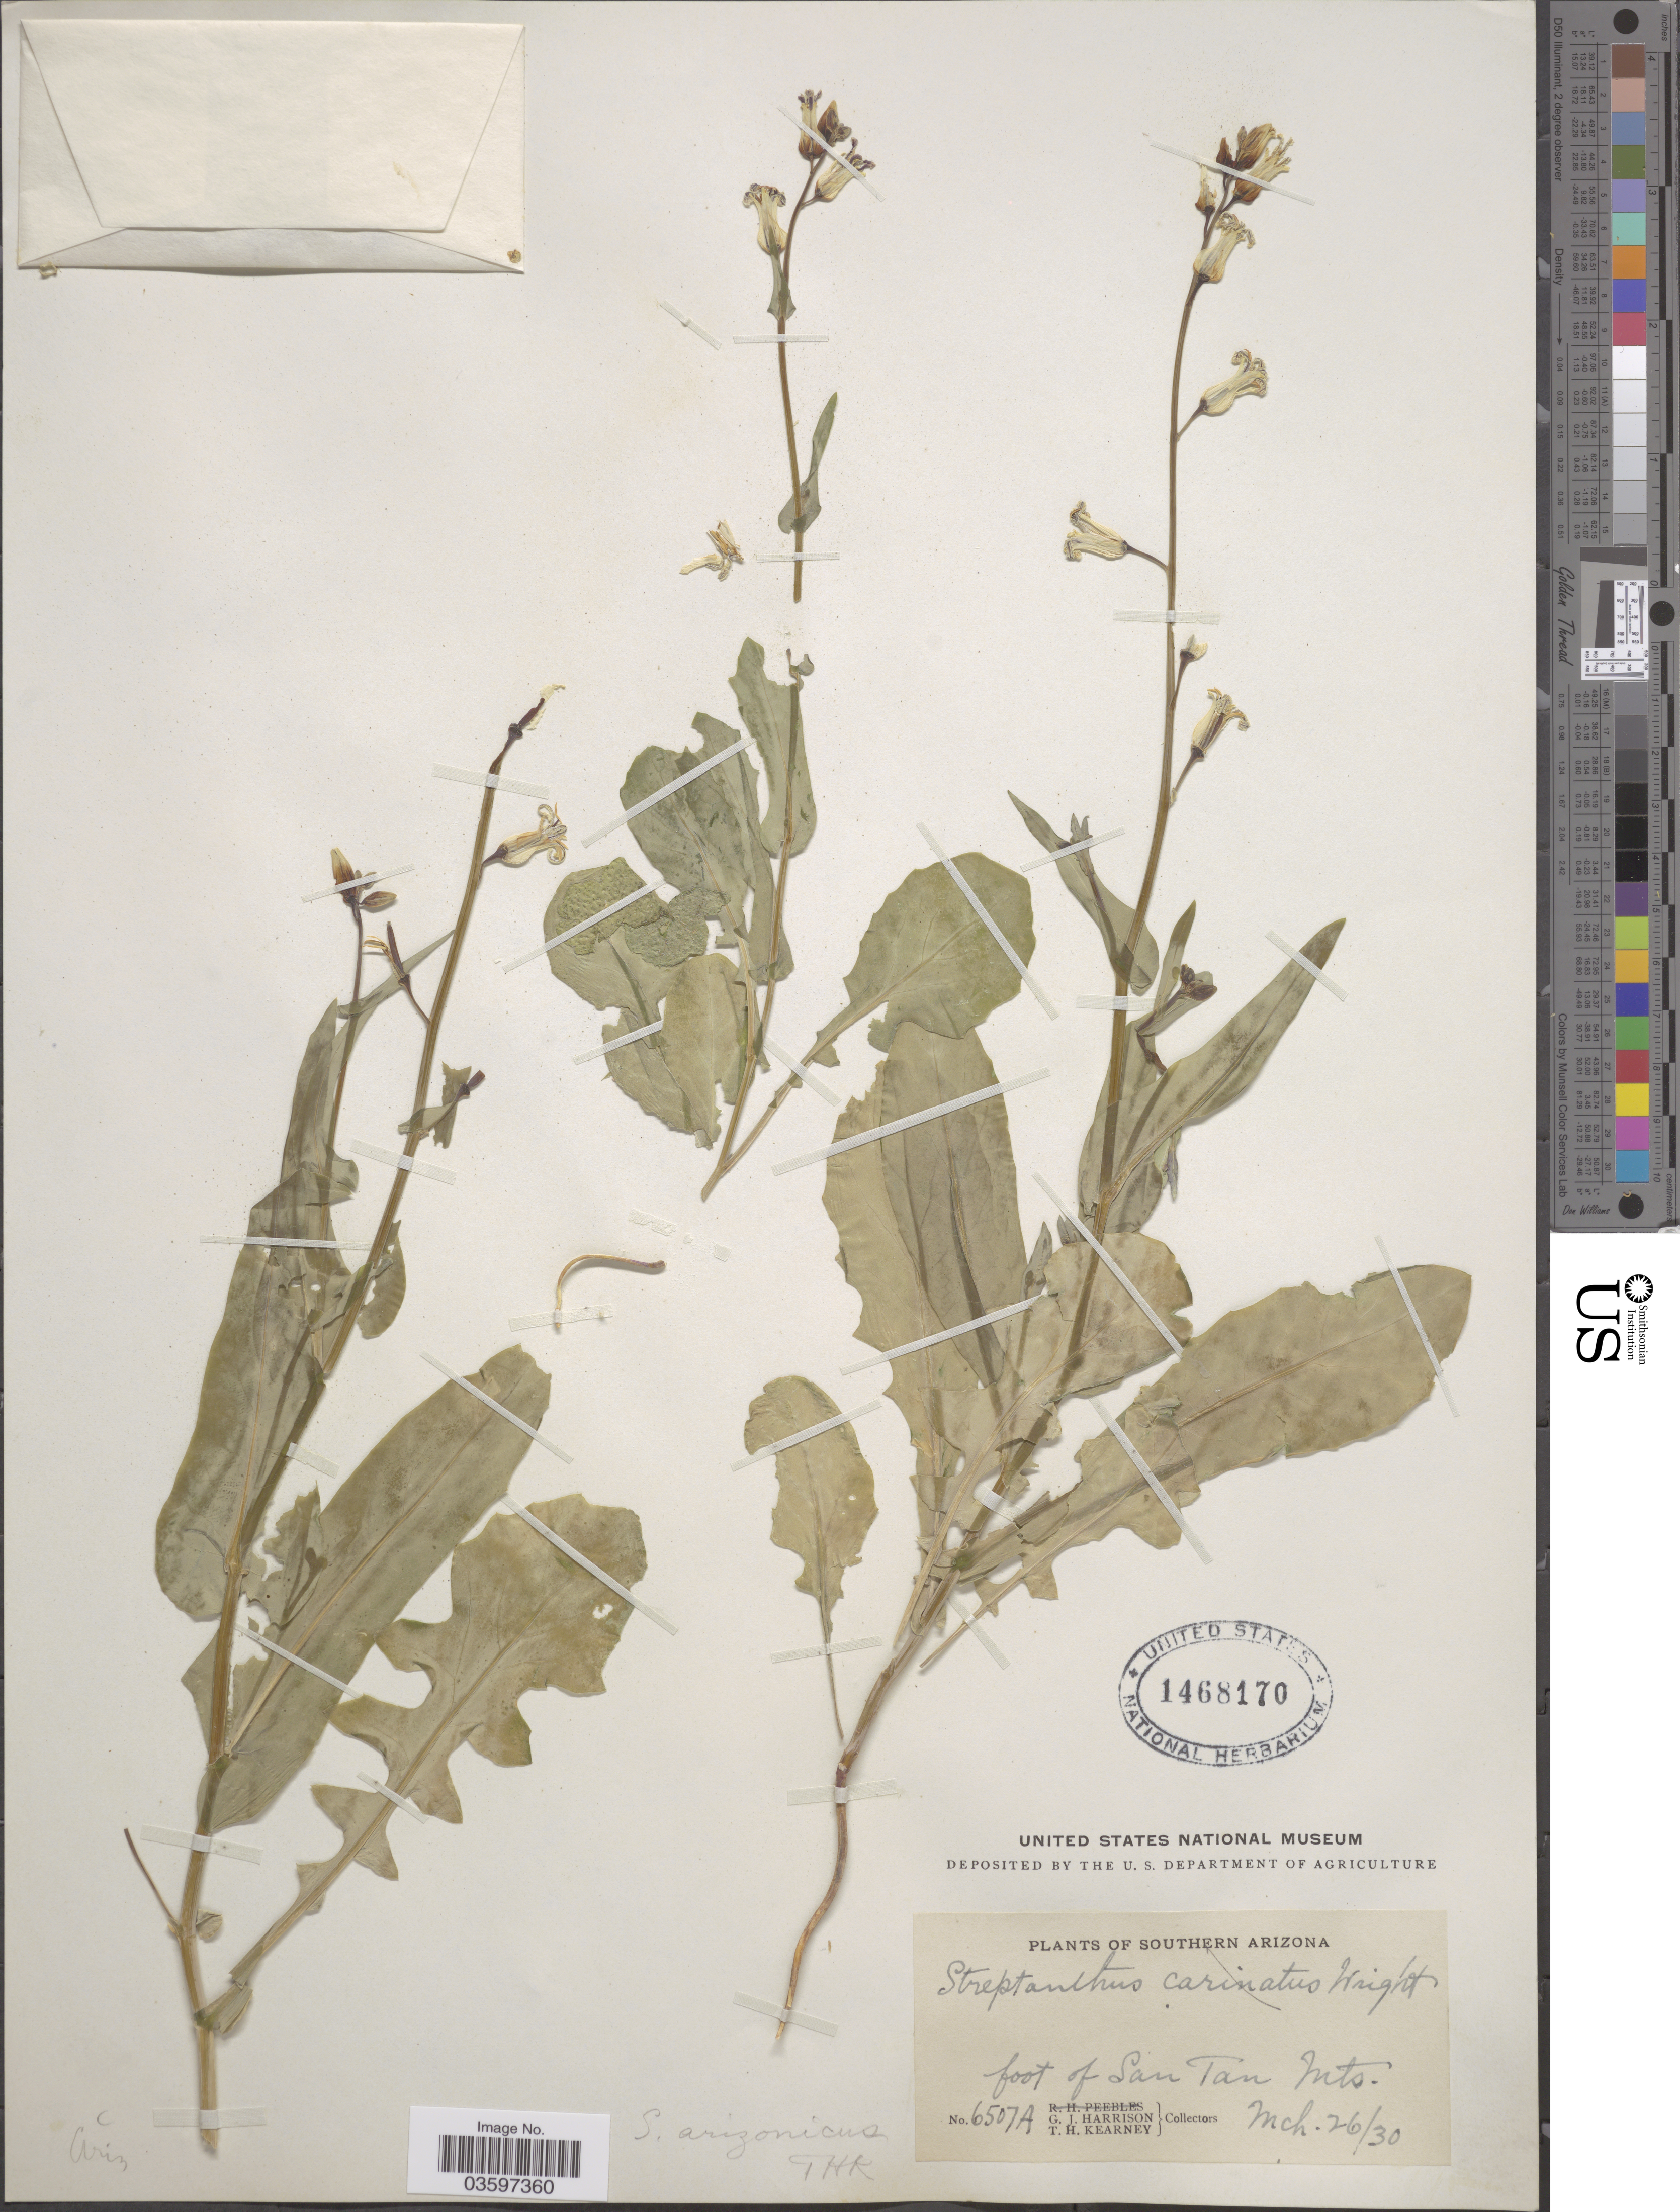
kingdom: Plantae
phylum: Tracheophyta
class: Magnoliopsida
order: Brassicales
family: Brassicaceae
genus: Streptanthus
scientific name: Streptanthus arizonicus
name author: S. Watson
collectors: G. J. Harrison & T. H. Kearney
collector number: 6507A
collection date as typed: Transcribed d/m/y: 26/3/30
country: United States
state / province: Arizona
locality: Southern Arizona. Foot of San Tan Mts.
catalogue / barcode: US 1468170